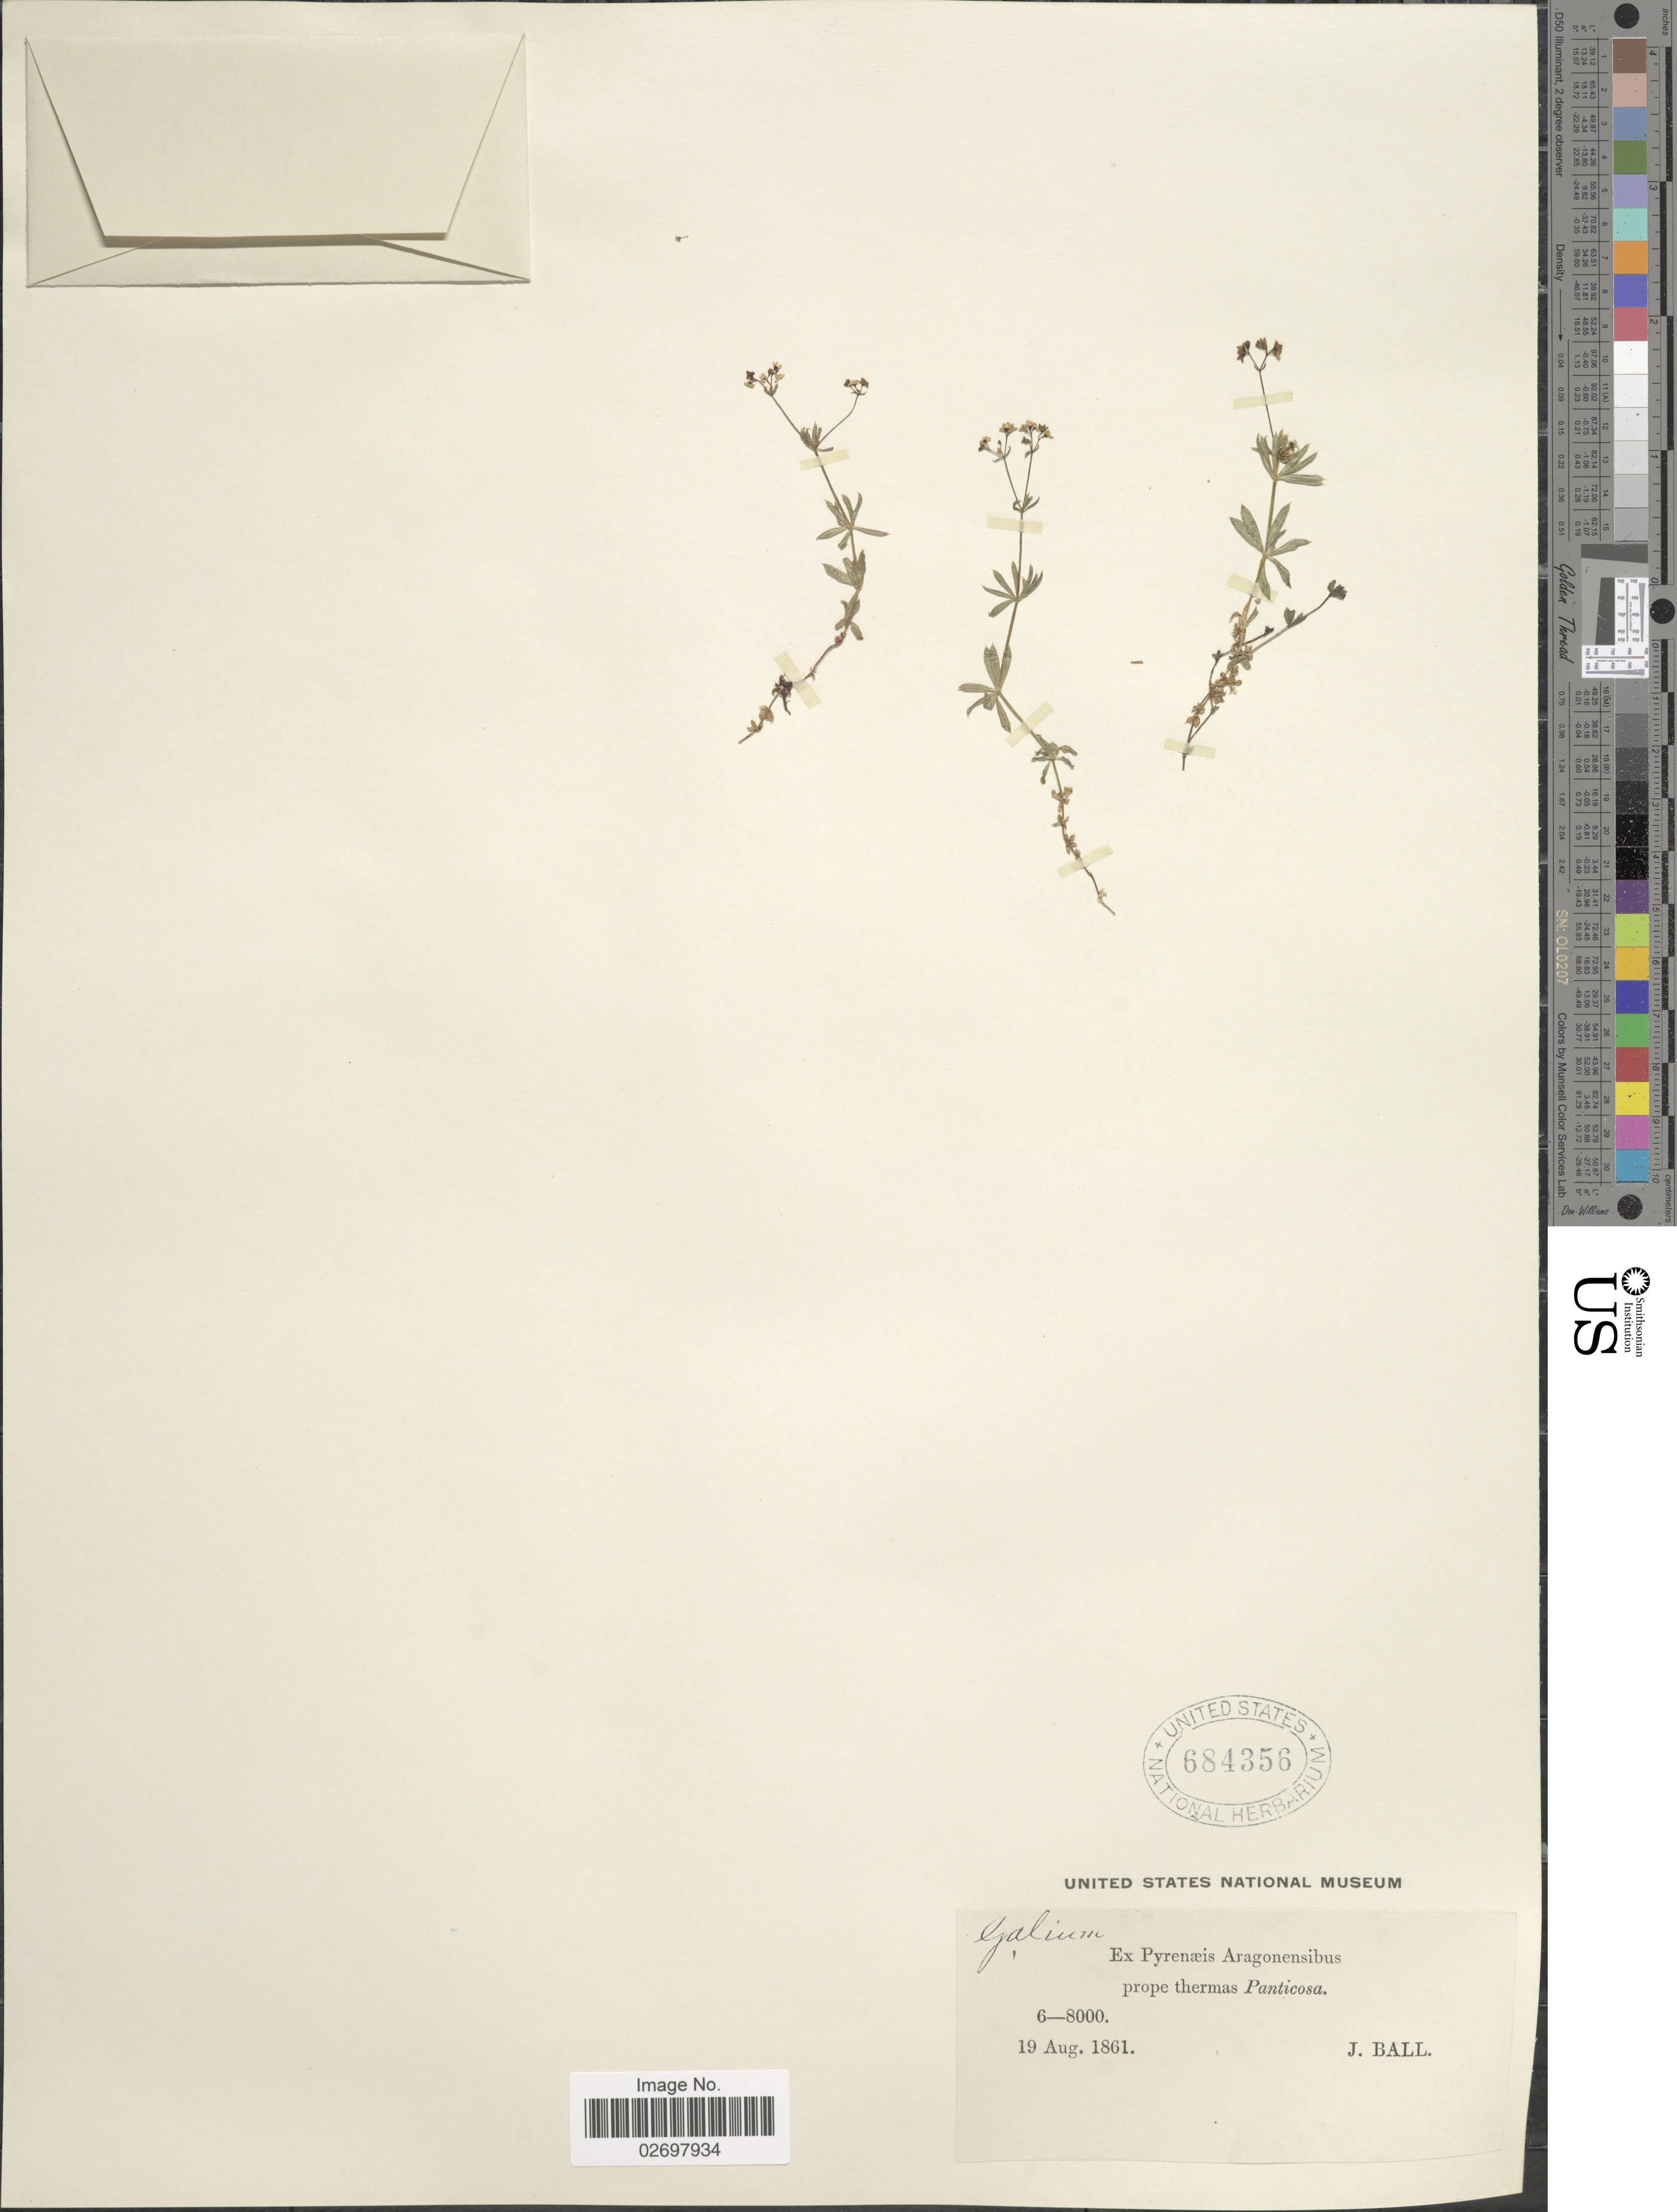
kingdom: Plantae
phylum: Tracheophyta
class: Magnoliopsida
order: Gentianales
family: Rubiaceae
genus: Galium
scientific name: Galium sp.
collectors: J. Ball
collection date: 1861-08-18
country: Spain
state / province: Aragón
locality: Ex Pyrenaeis Aragonensibus prope thermas Panticosa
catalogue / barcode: US 684356